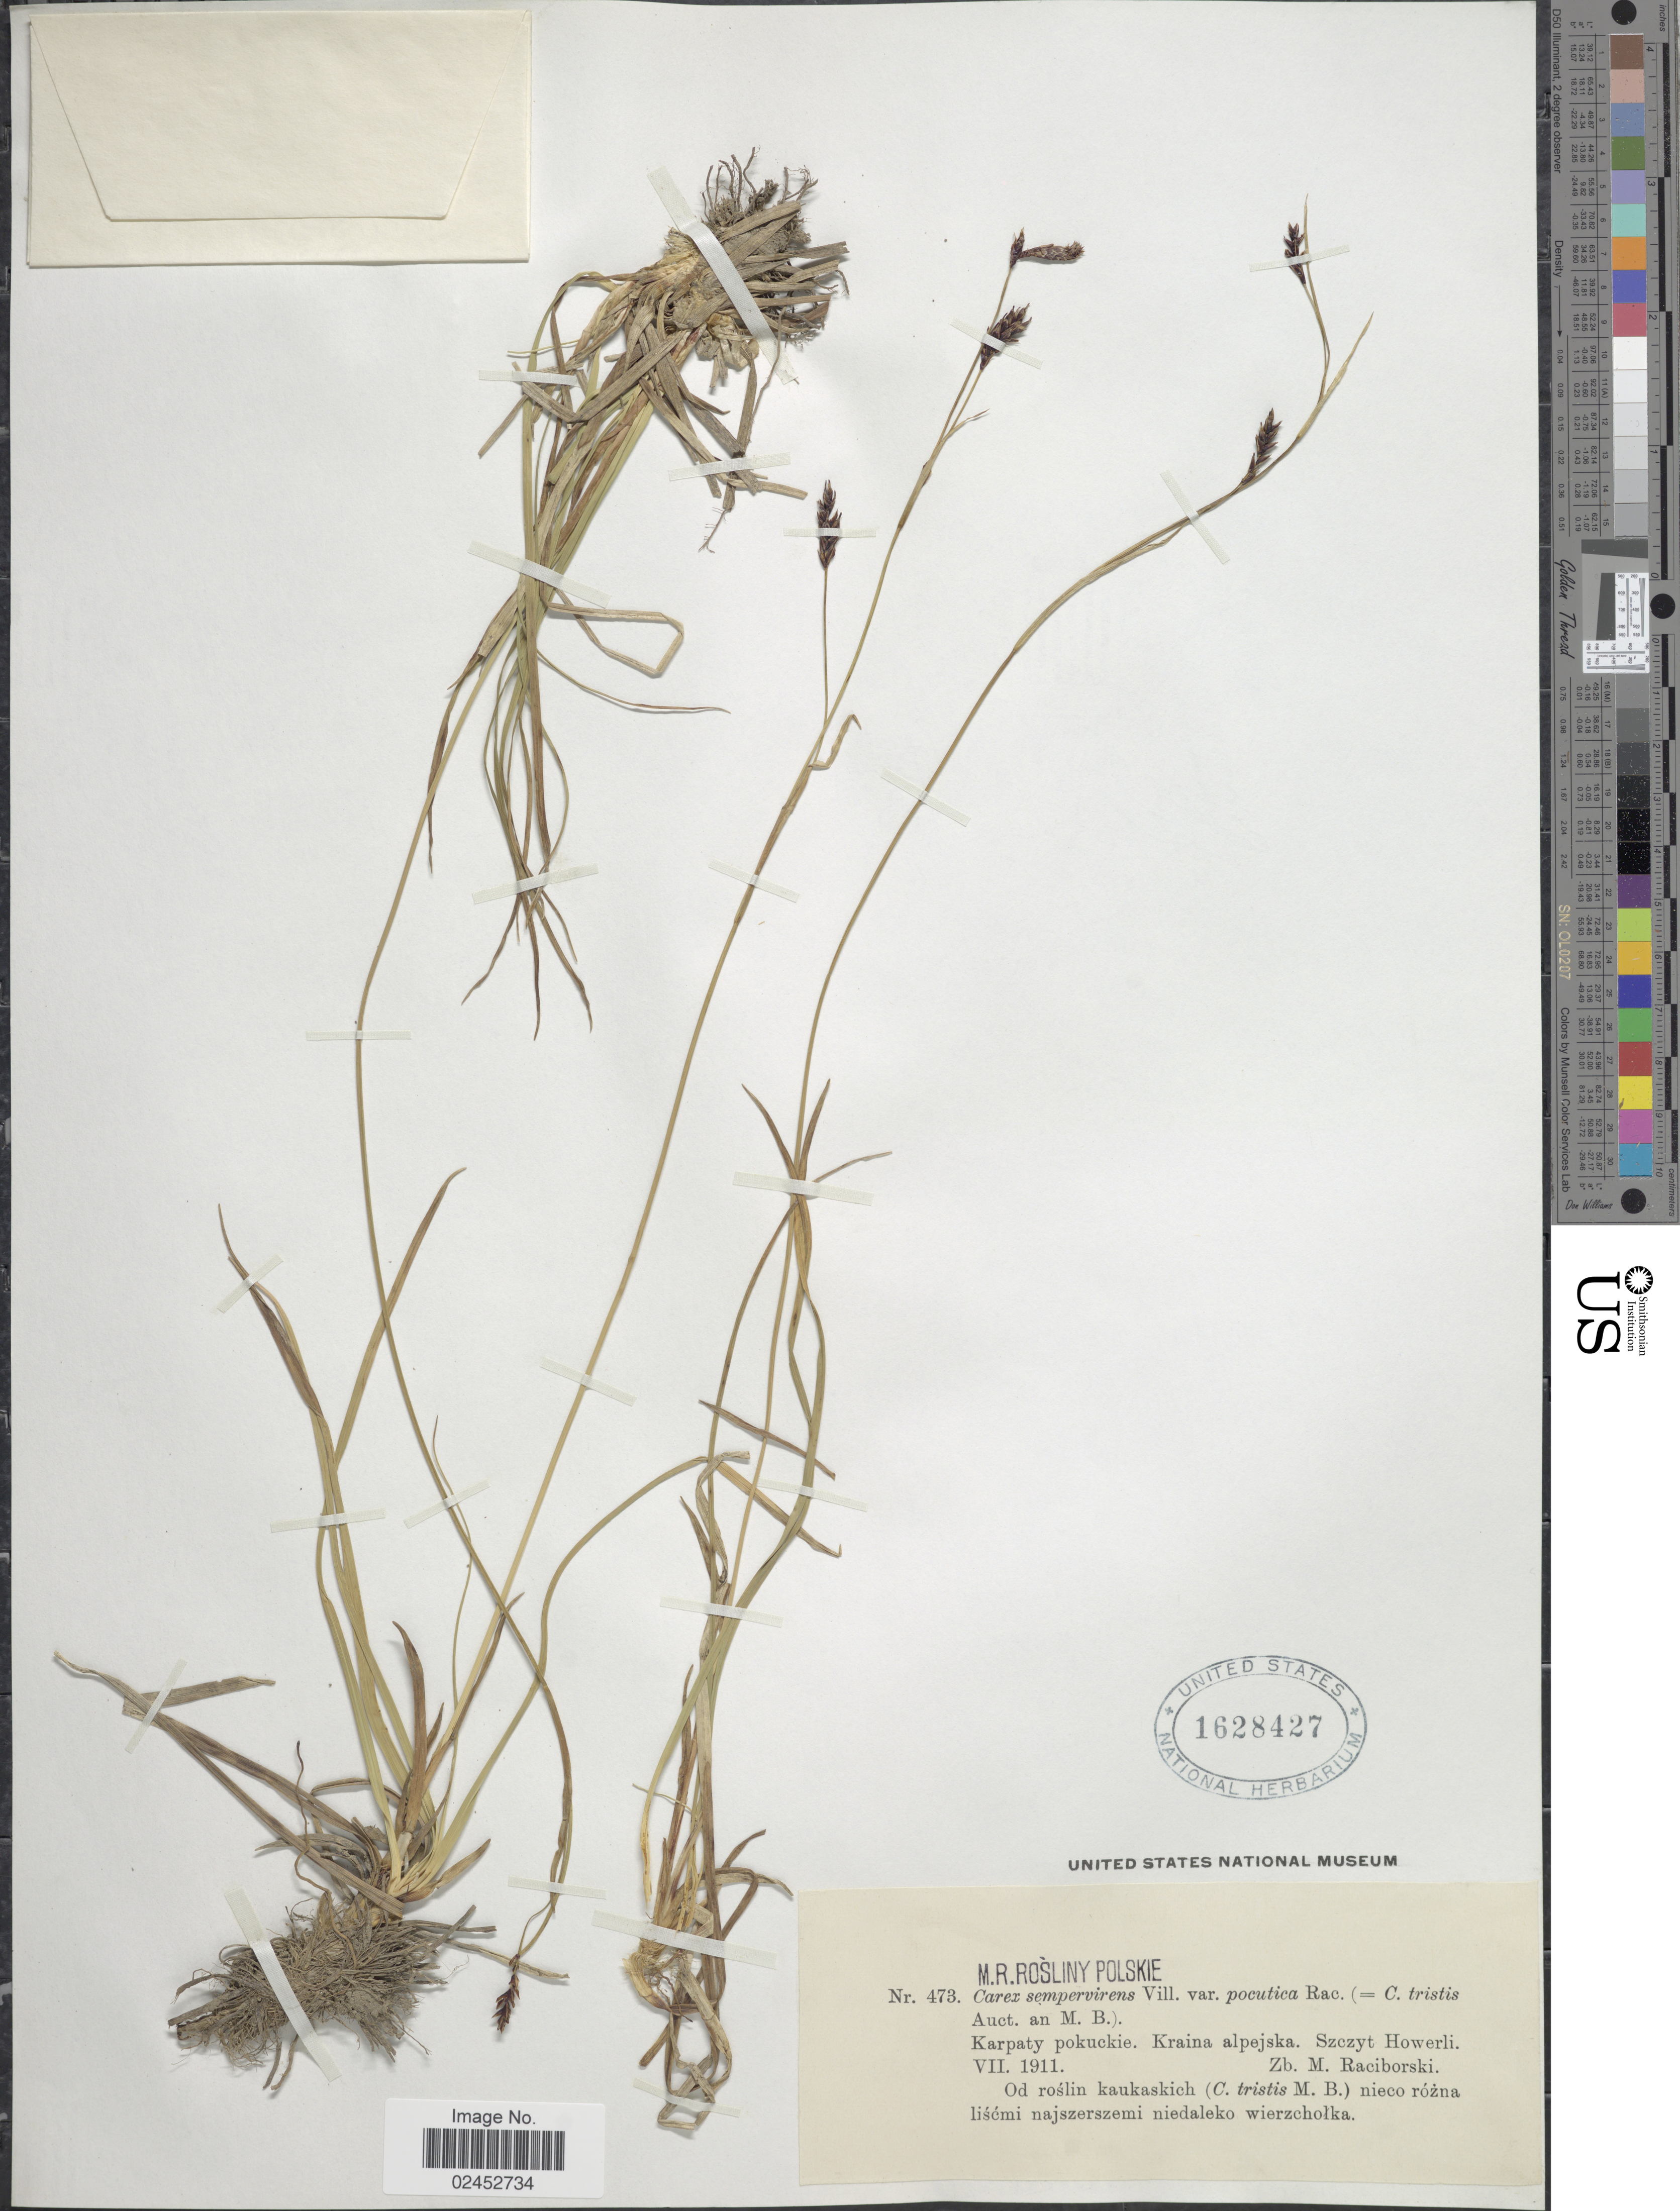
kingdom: Plantae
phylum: Tracheophyta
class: Liliopsida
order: Poales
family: Cyperaceae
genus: Carex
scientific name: Carex sempervirens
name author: Vill.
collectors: Z. Raciborski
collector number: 473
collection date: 1911-07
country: Poland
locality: Karpaty pokuckie, Kraina alpejska, Szczyt Howerli.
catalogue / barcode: US 1628427